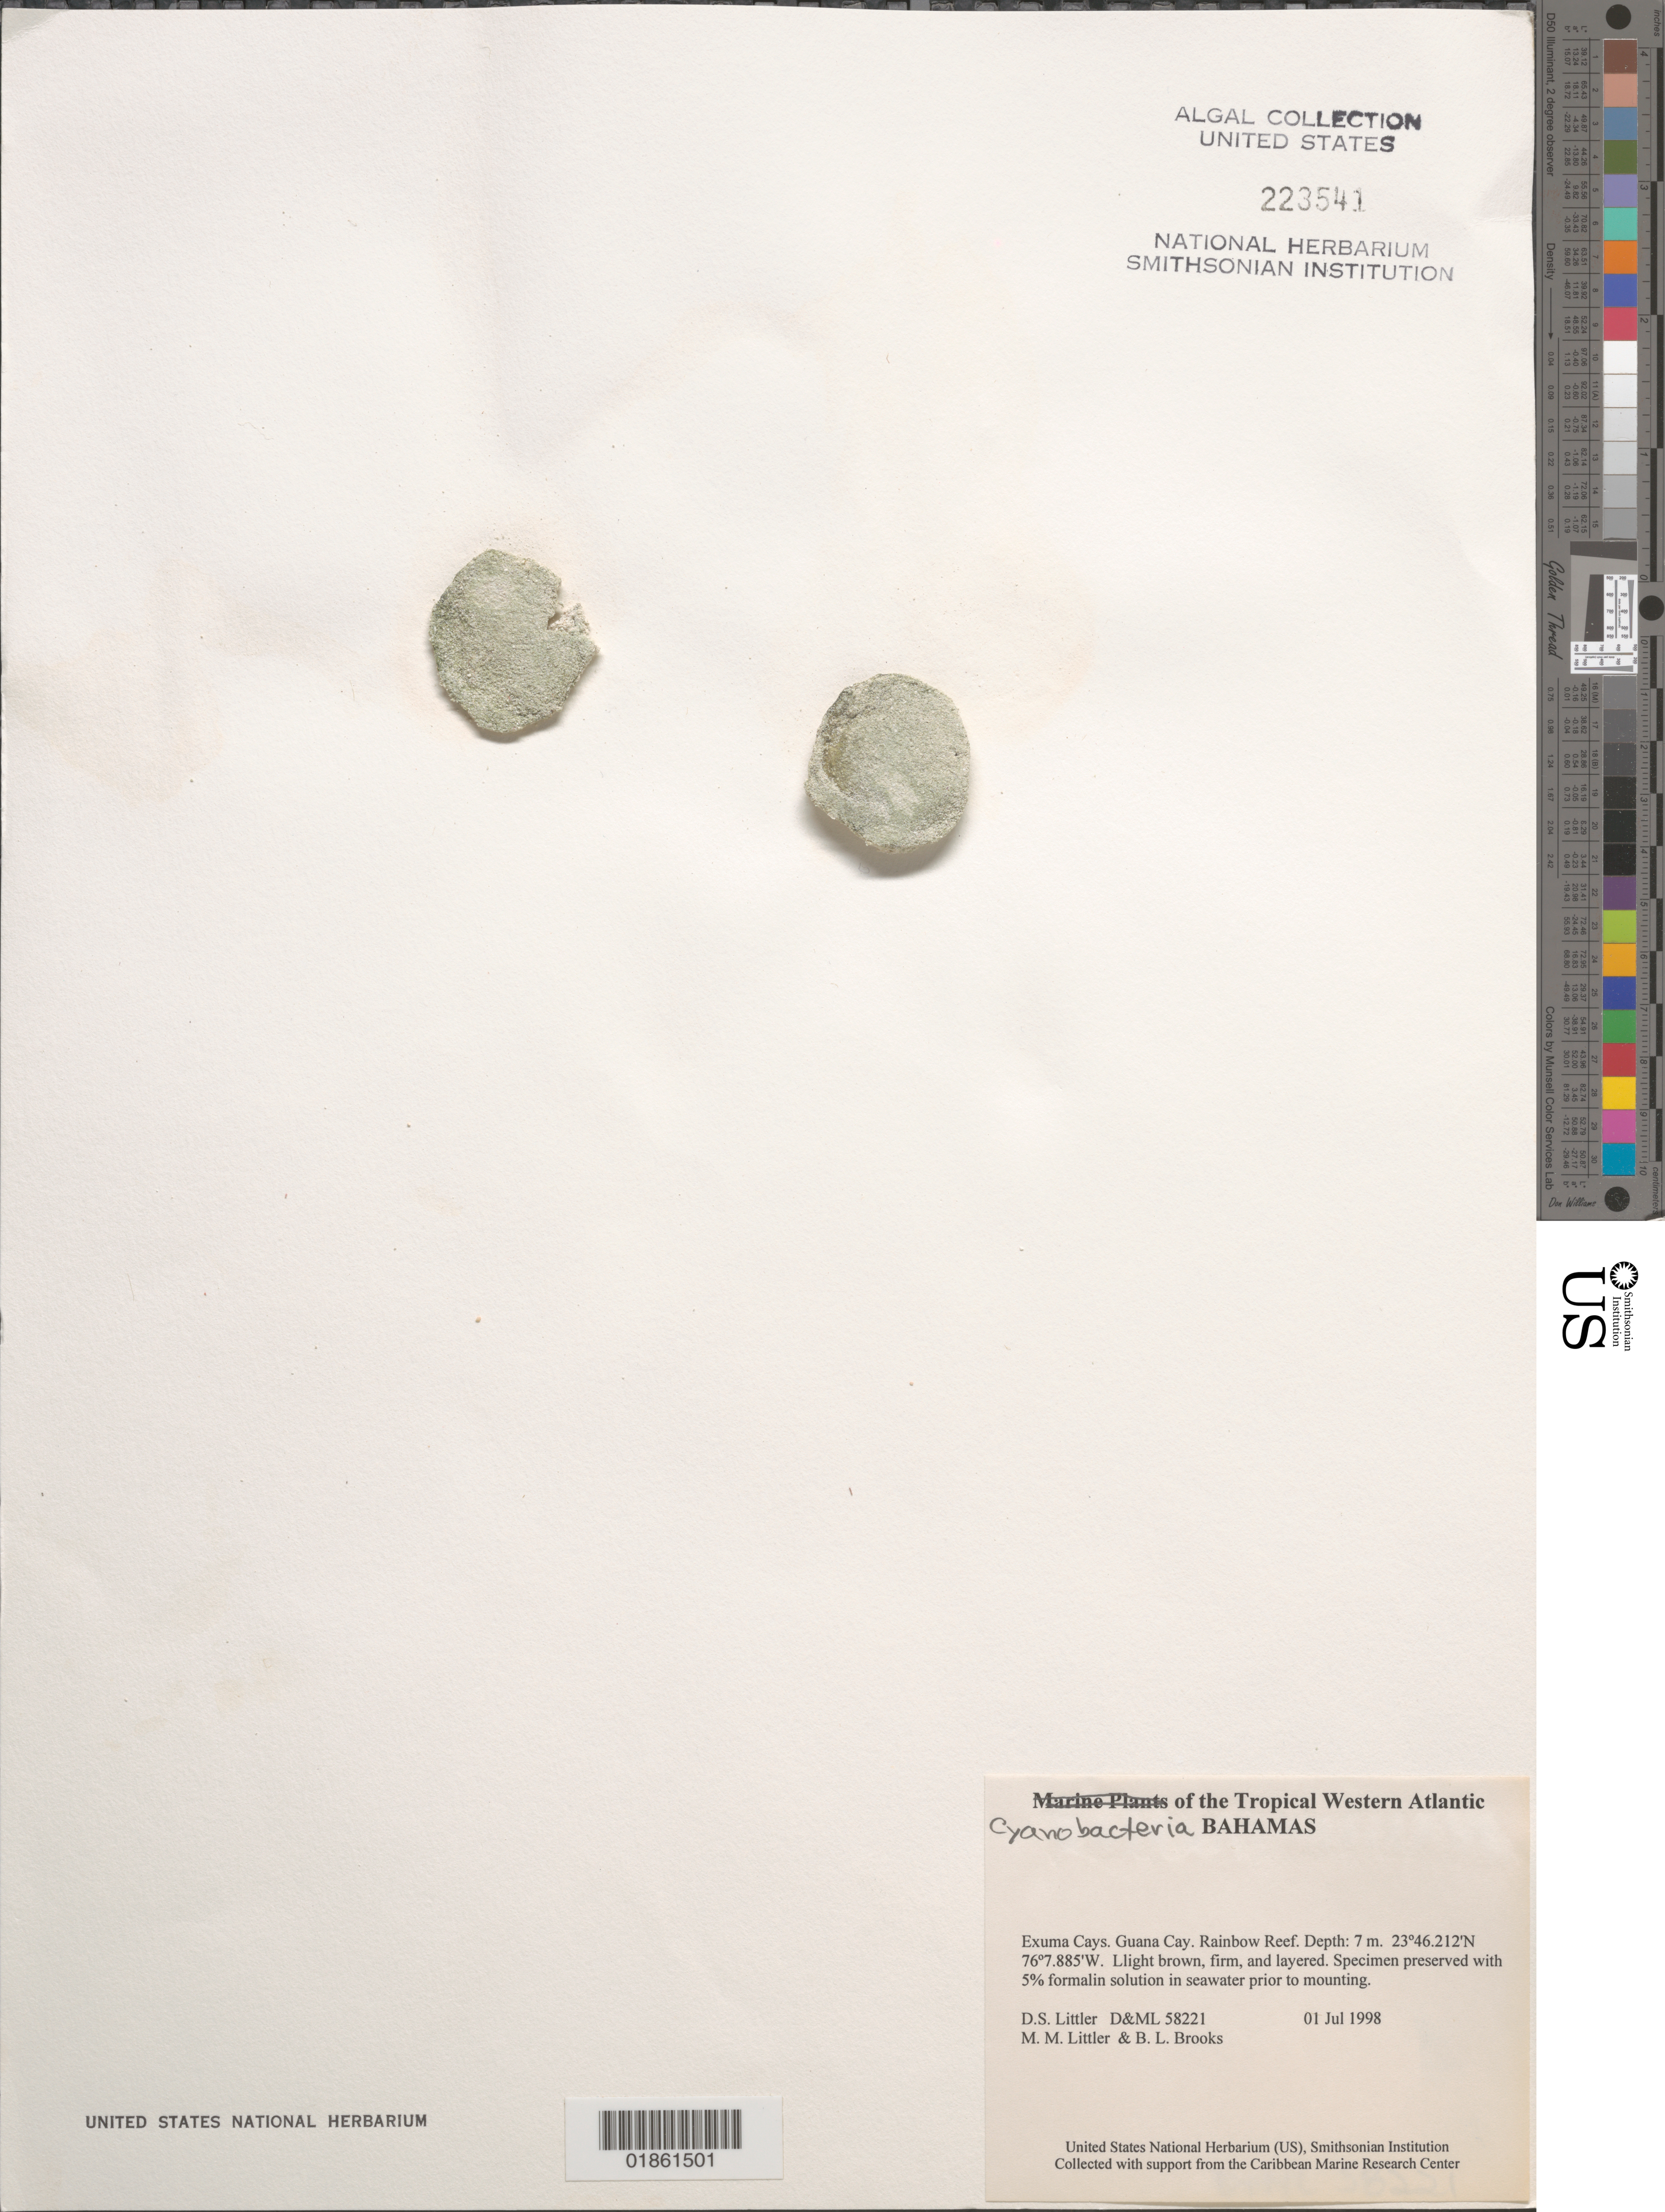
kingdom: Bacteria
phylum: Cyanobacteria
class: Cyanobacteriia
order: Pseudanabaenales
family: Pseudanabaenaceae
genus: Spirocoleus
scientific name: Spirocoleus crosbyanus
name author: (J. E. Tilden) P.C. Silva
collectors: D. S. Littler, M. M. Littler & B. Brooks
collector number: D&ML 58221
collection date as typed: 01 Jul 1998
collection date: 1998-07-01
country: Bahamas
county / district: Exuma District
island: Guana Cay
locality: Rainbow Reef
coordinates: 23 46.212'N, 76 07.885'W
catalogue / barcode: US 223541